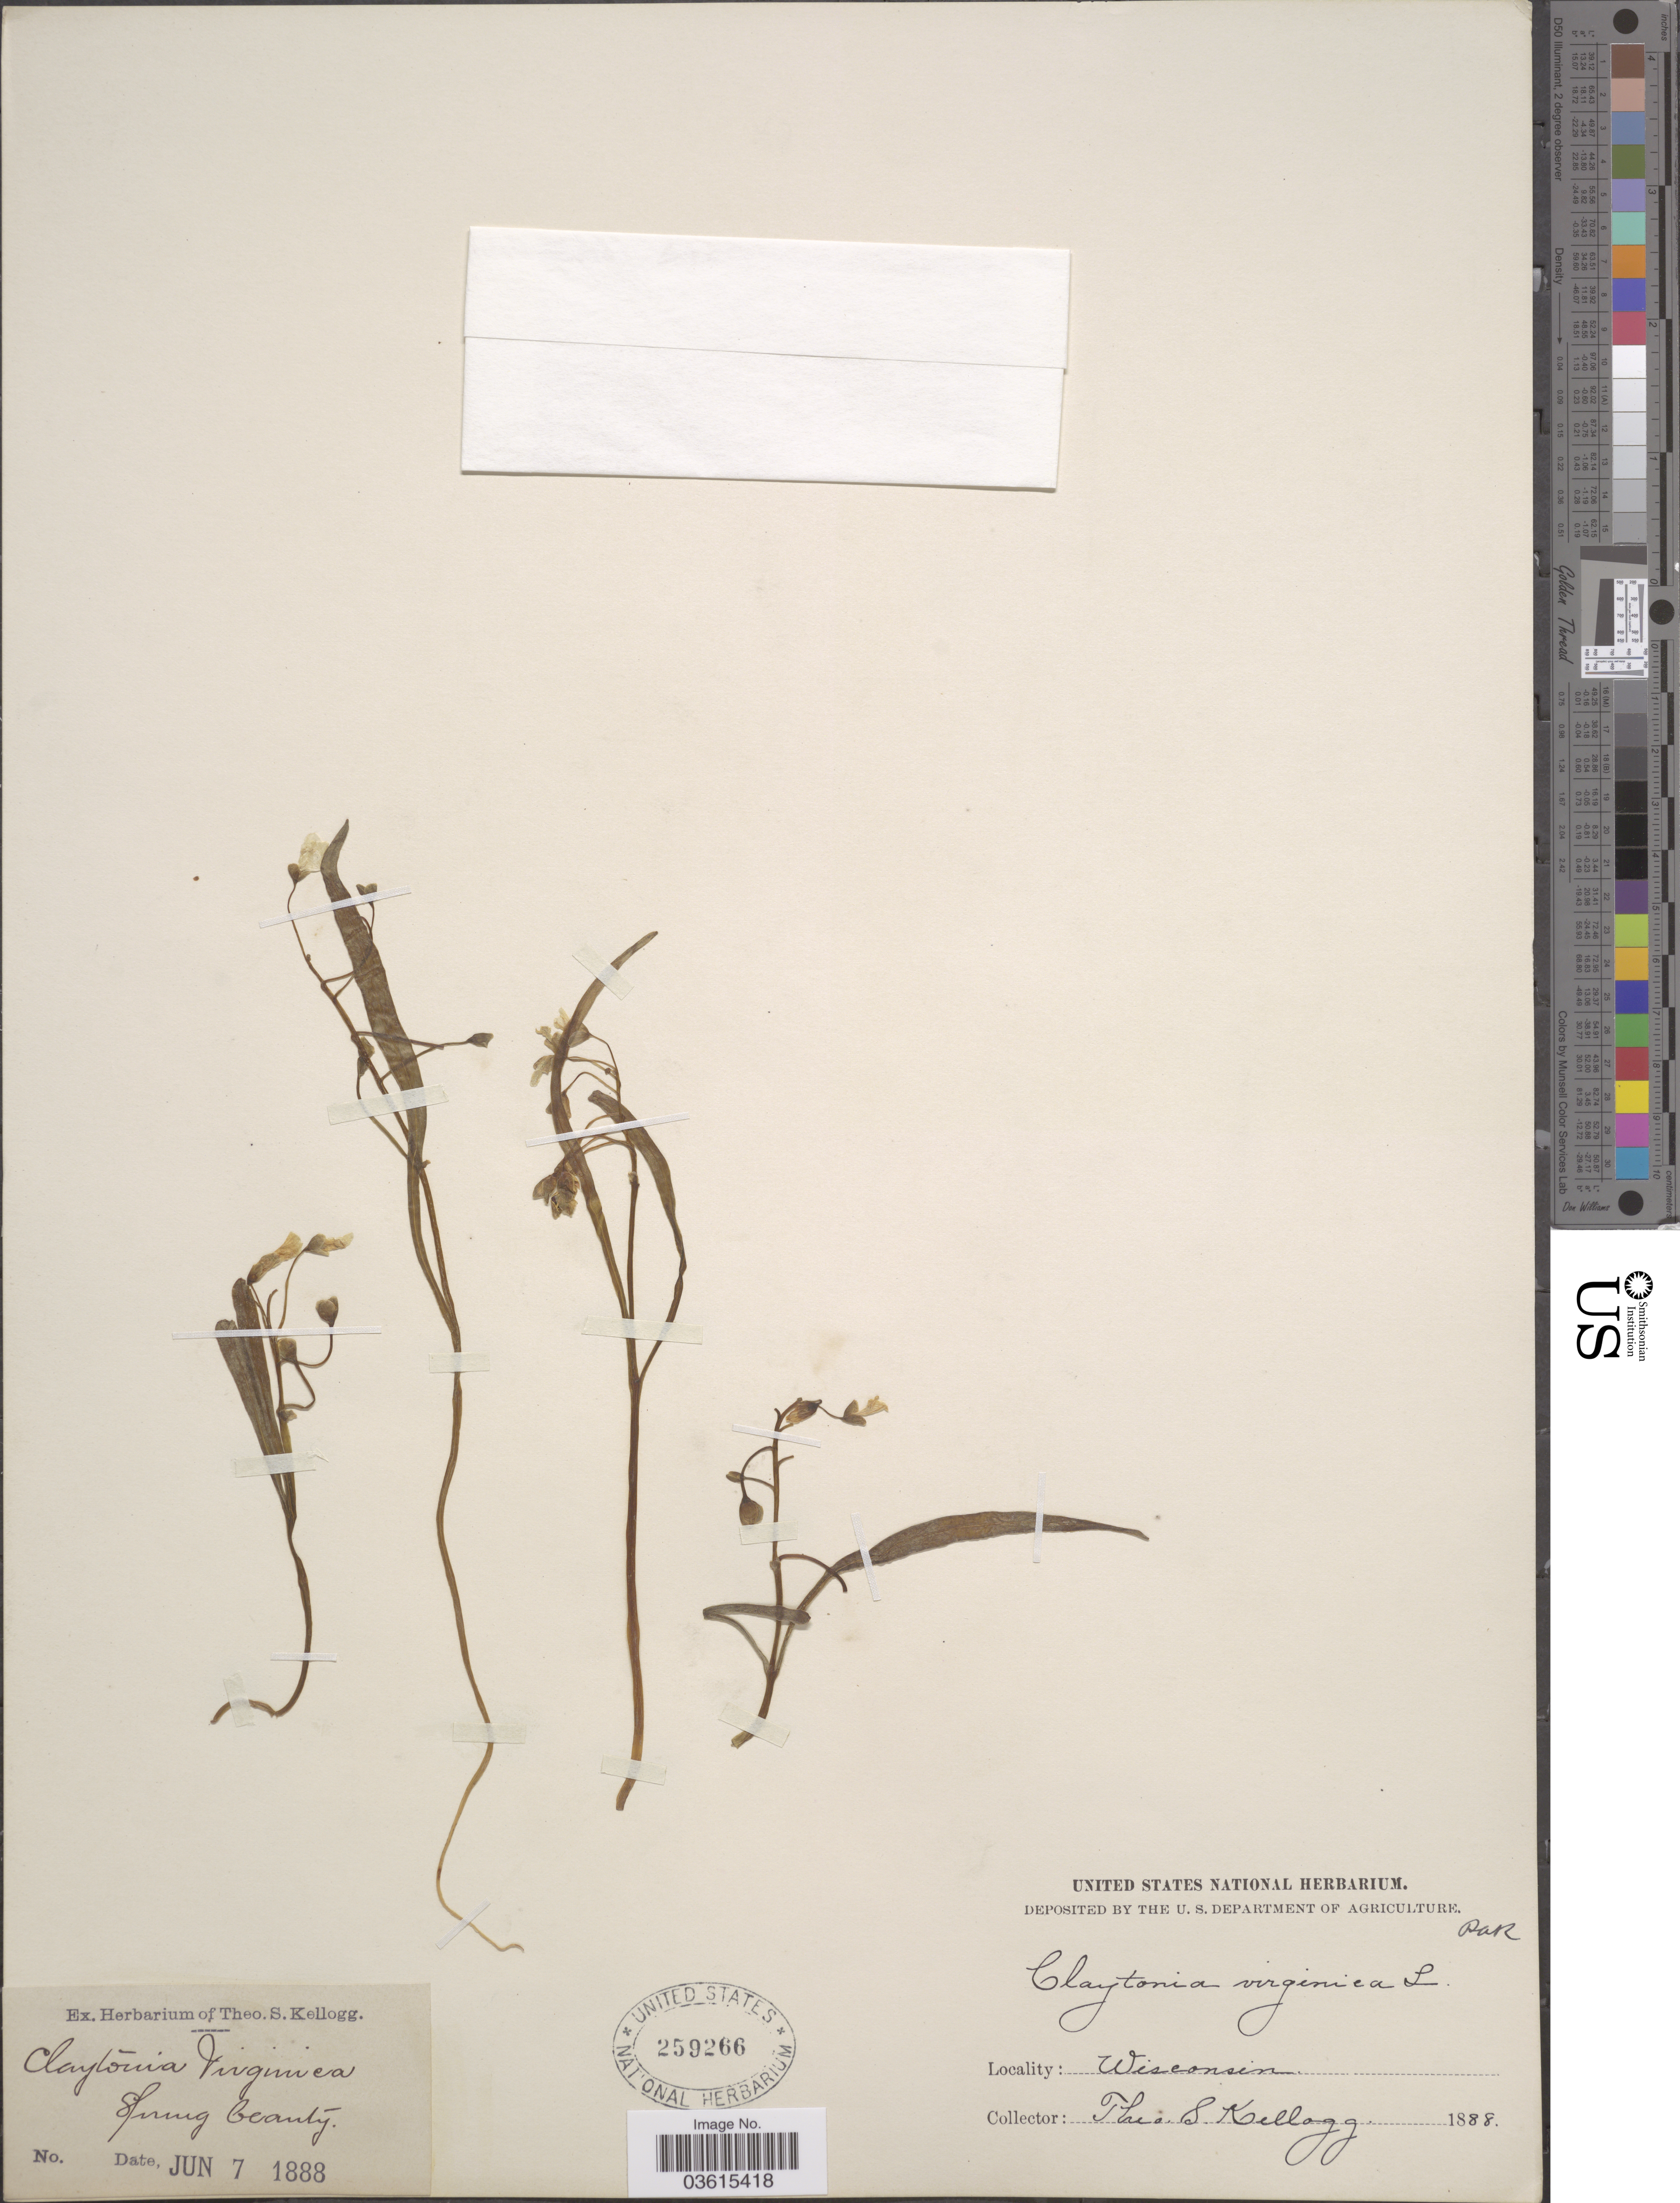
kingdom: Plantae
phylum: Tracheophyta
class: Magnoliopsida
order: Caryophyllales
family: Montiaceae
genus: Claytonia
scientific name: Claytonia virginica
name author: L.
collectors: T. S. Kellogg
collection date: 1888-06-07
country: United States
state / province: Wisconsin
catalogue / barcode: US 259266